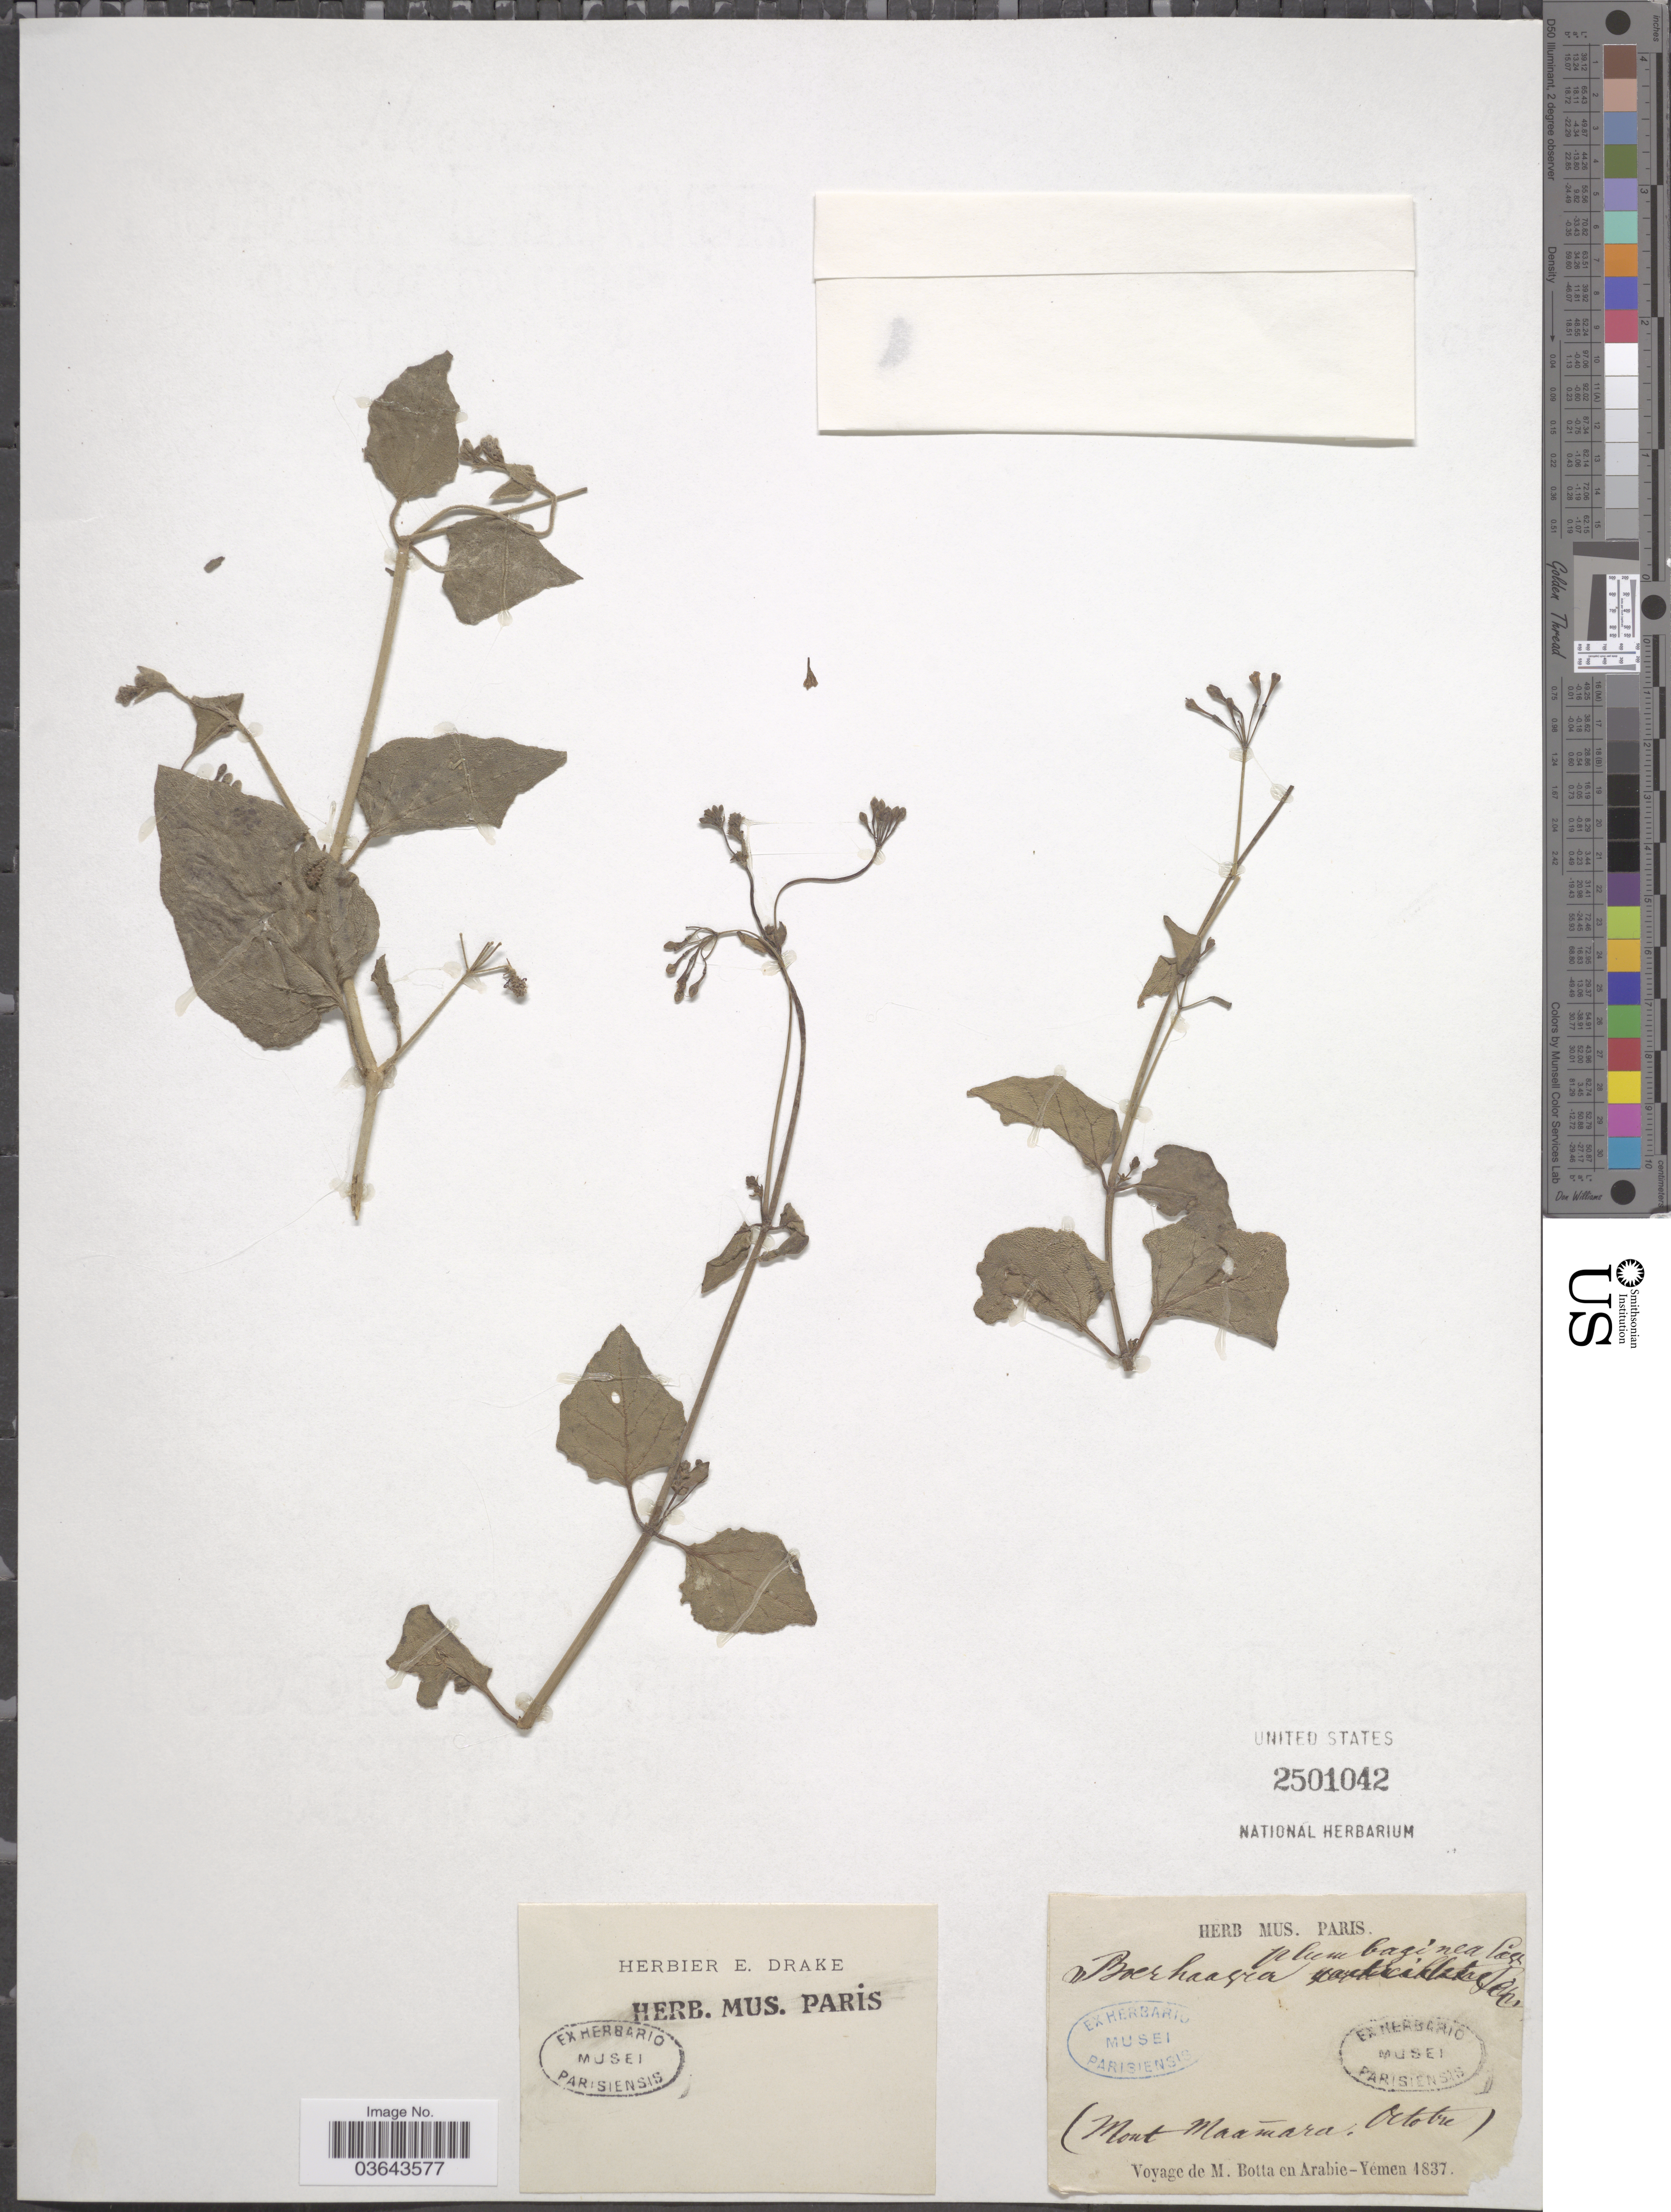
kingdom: Plantae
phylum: Tracheophyta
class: Magnoliopsida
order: Caryophyllales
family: Nyctaginaceae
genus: Boerhavia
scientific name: Boerhavia africana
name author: Lour.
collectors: M. Botta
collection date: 1837-10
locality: (Mont-Maamara [interpreted]). Arabie-Yemen.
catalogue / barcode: US 2501042